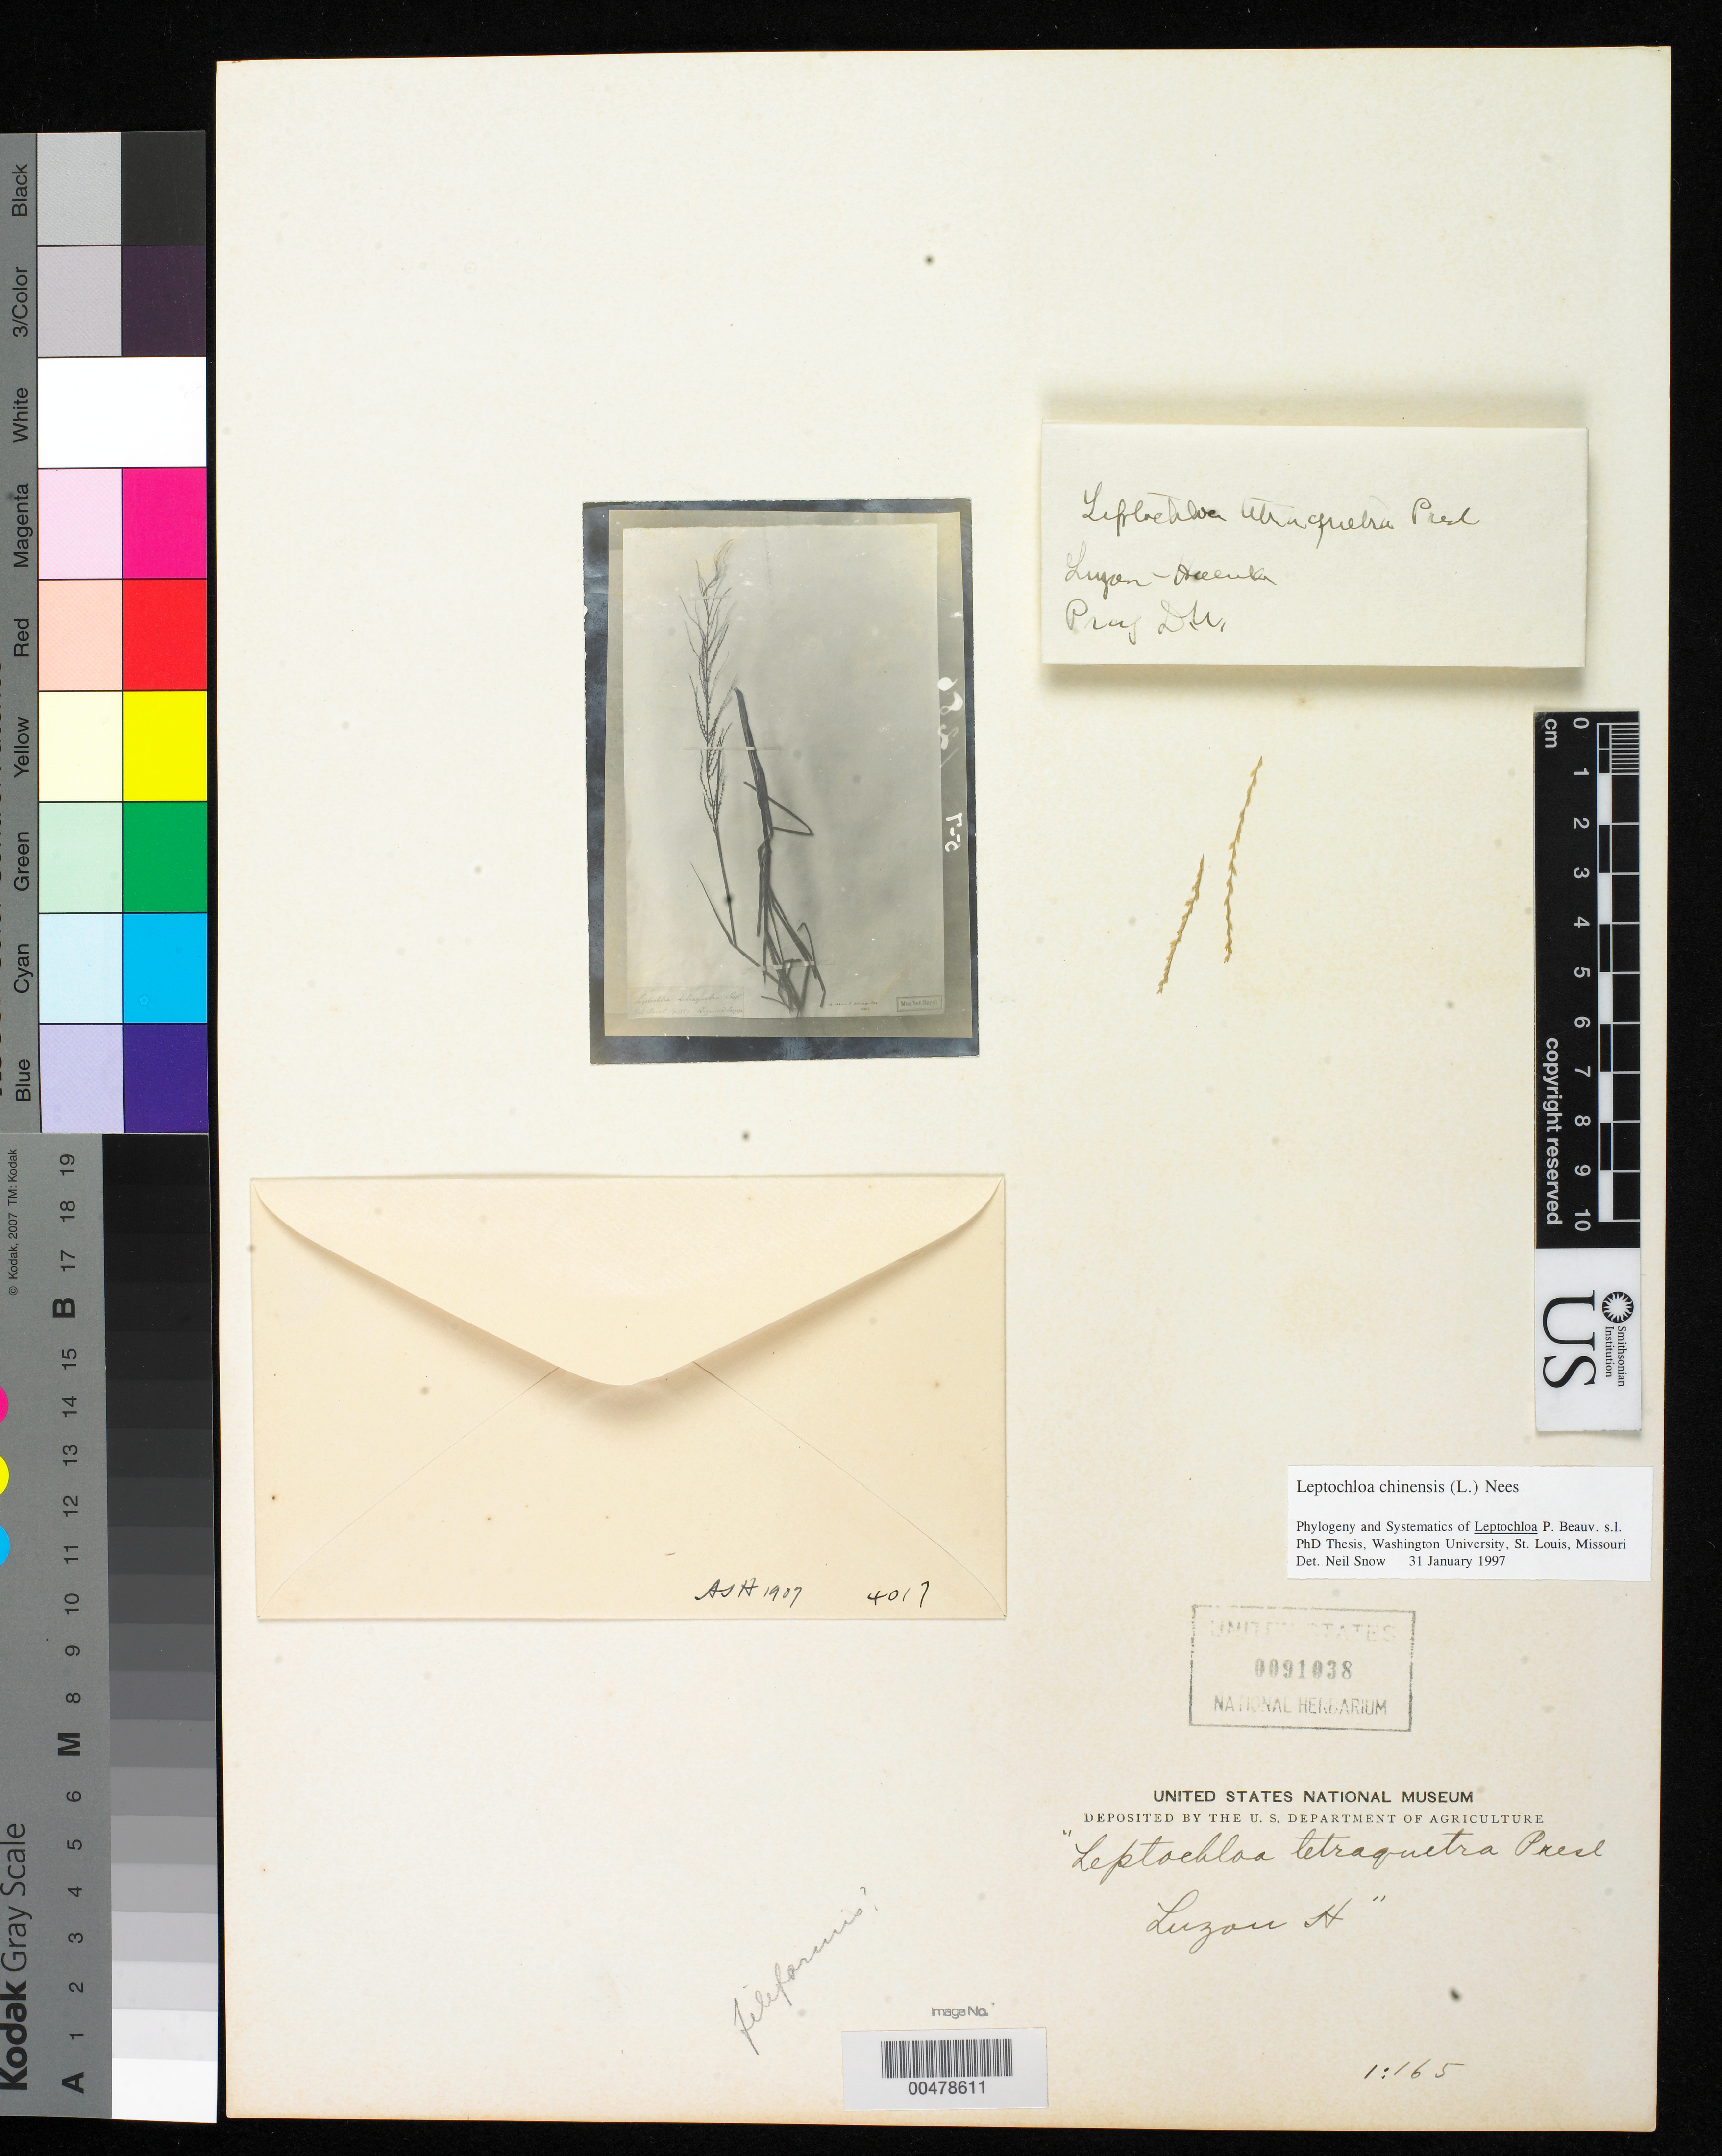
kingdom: Plantae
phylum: Tracheophyta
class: Liliopsida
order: Poales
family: Poaceae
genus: Leptochloa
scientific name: Leptochloa tetraquetra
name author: J. Presl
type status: Type Fragment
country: Philippines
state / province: Bicol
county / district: Sorsogon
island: Luzon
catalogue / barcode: US 91038